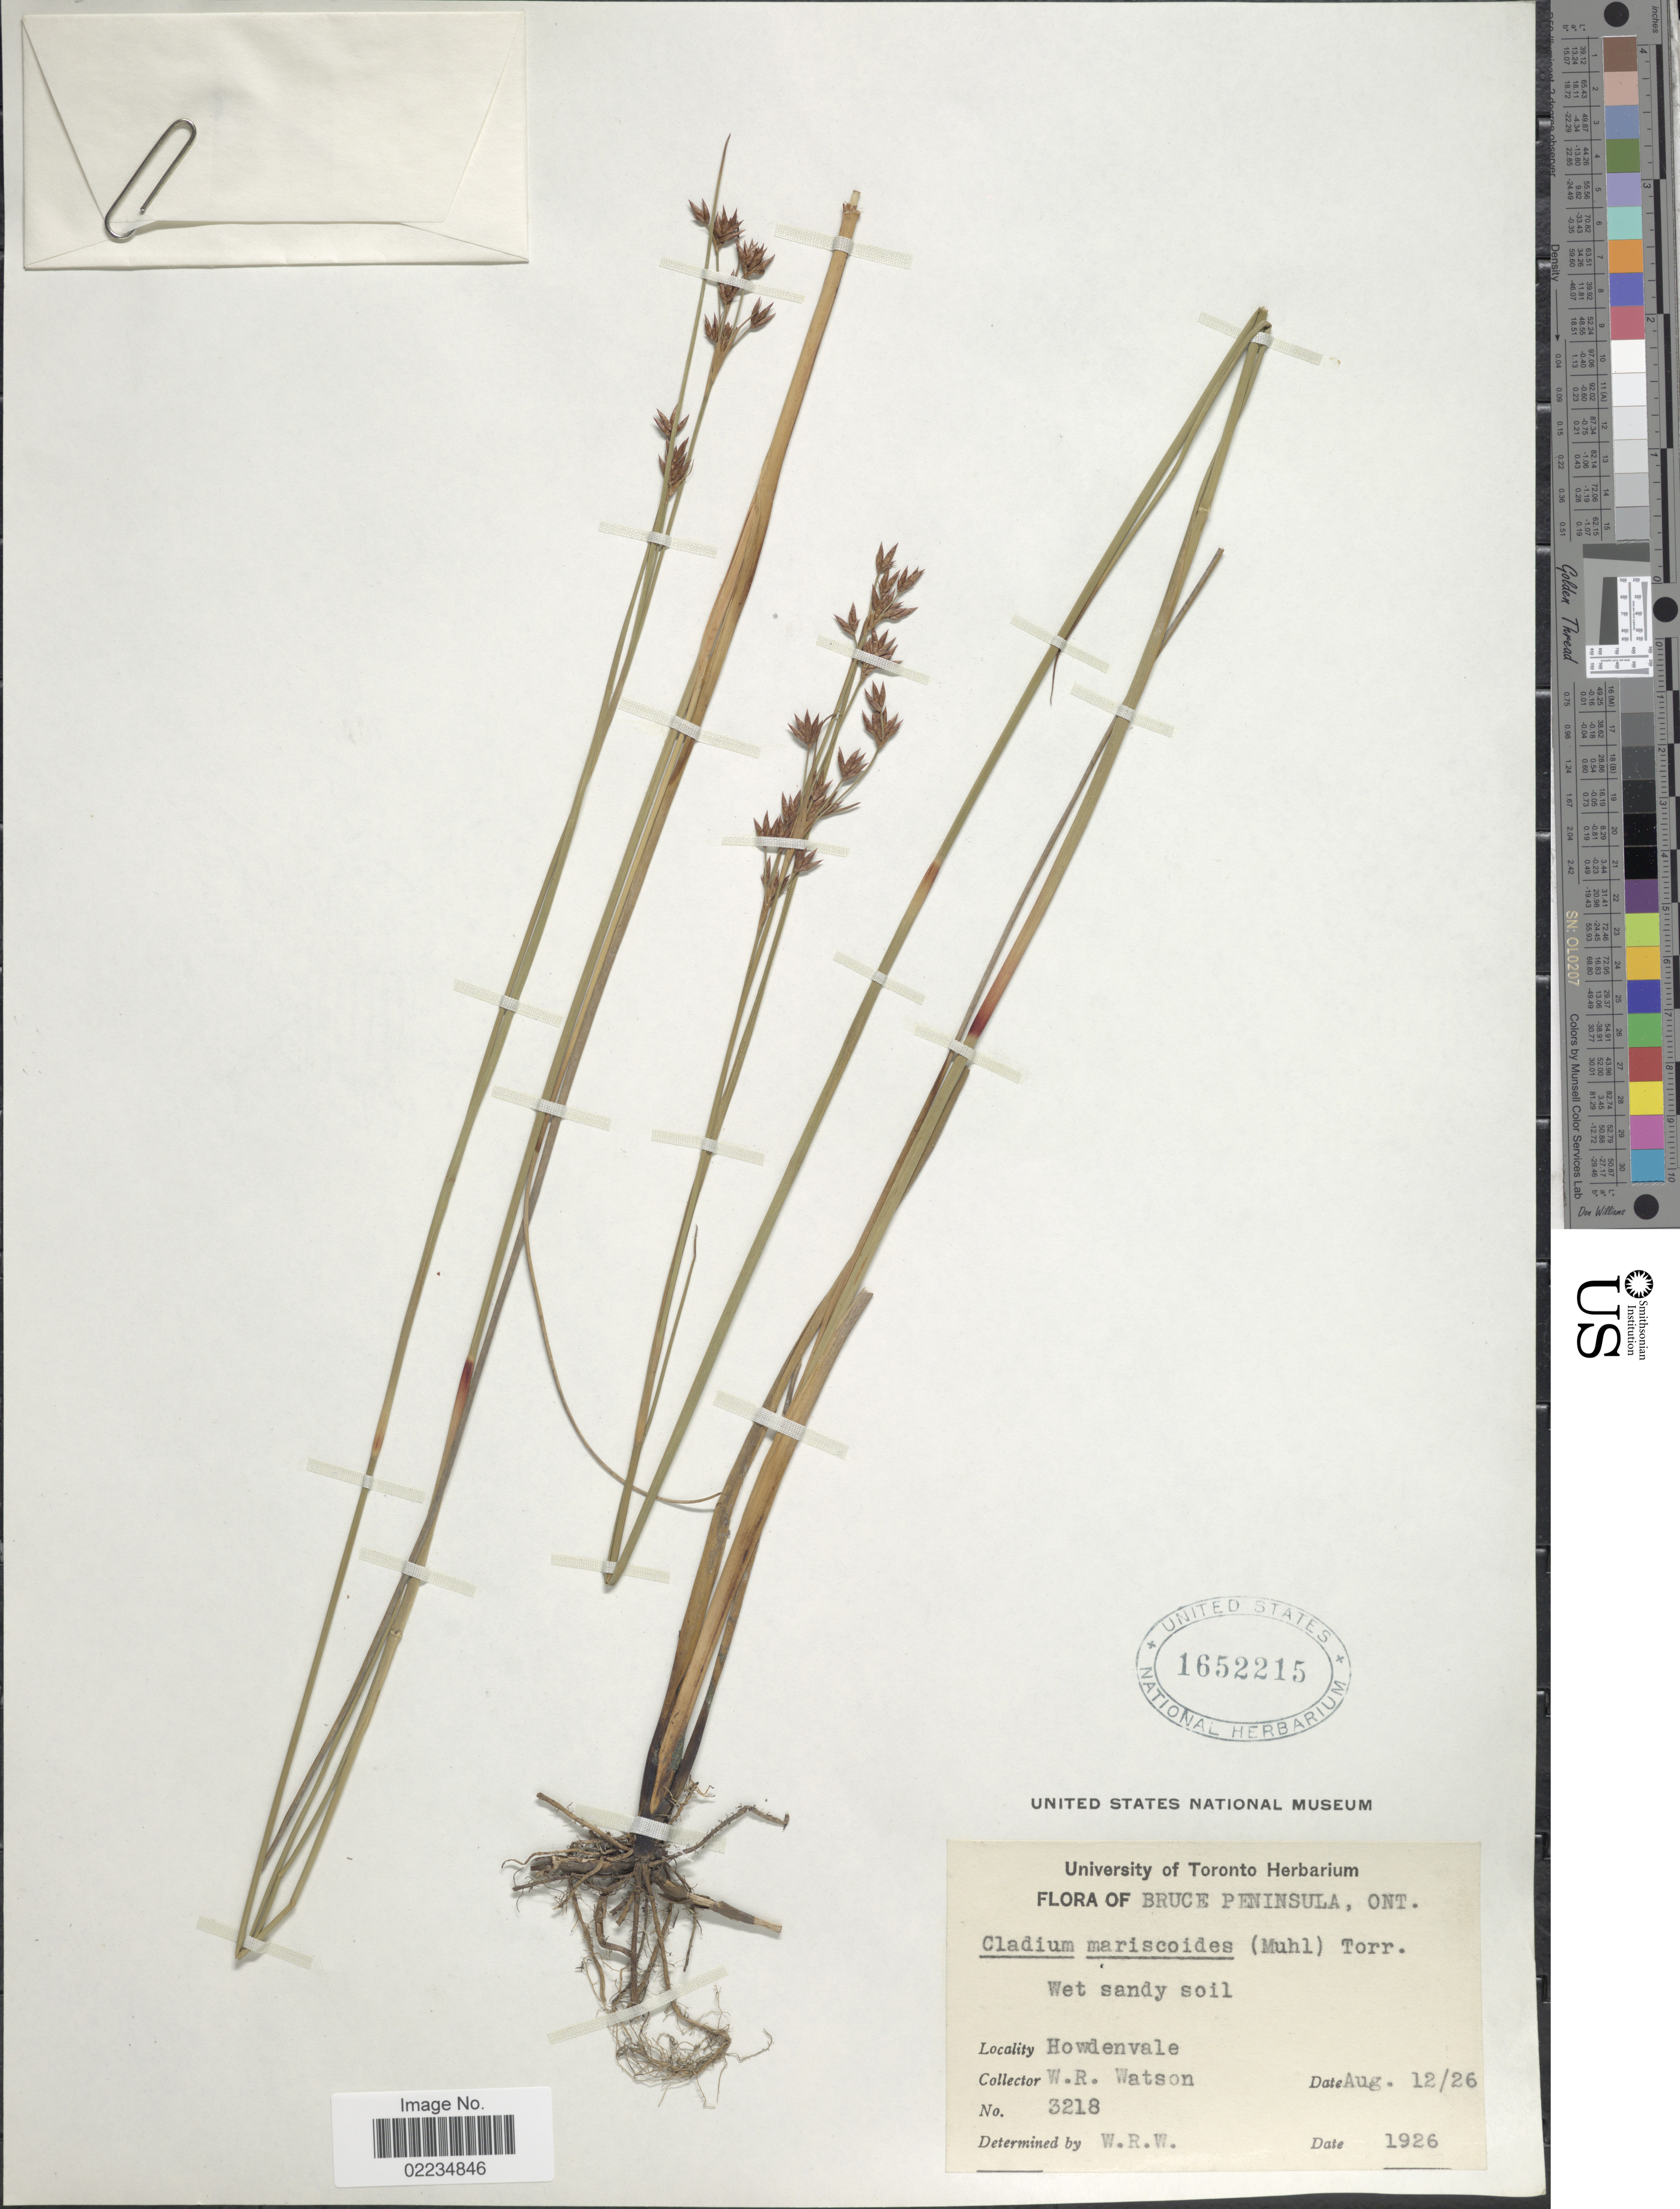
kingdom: Plantae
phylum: Tracheophyta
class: Liliopsida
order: Poales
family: Cyperaceae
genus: Cladium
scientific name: Cladium mariscoides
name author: (Muhl.) Torr.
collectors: W. R. Watson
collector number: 3218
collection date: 1926-08-12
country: Canada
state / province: Ontario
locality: Bruce Peninsula, Ont., Howdenvale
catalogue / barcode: US 1652215